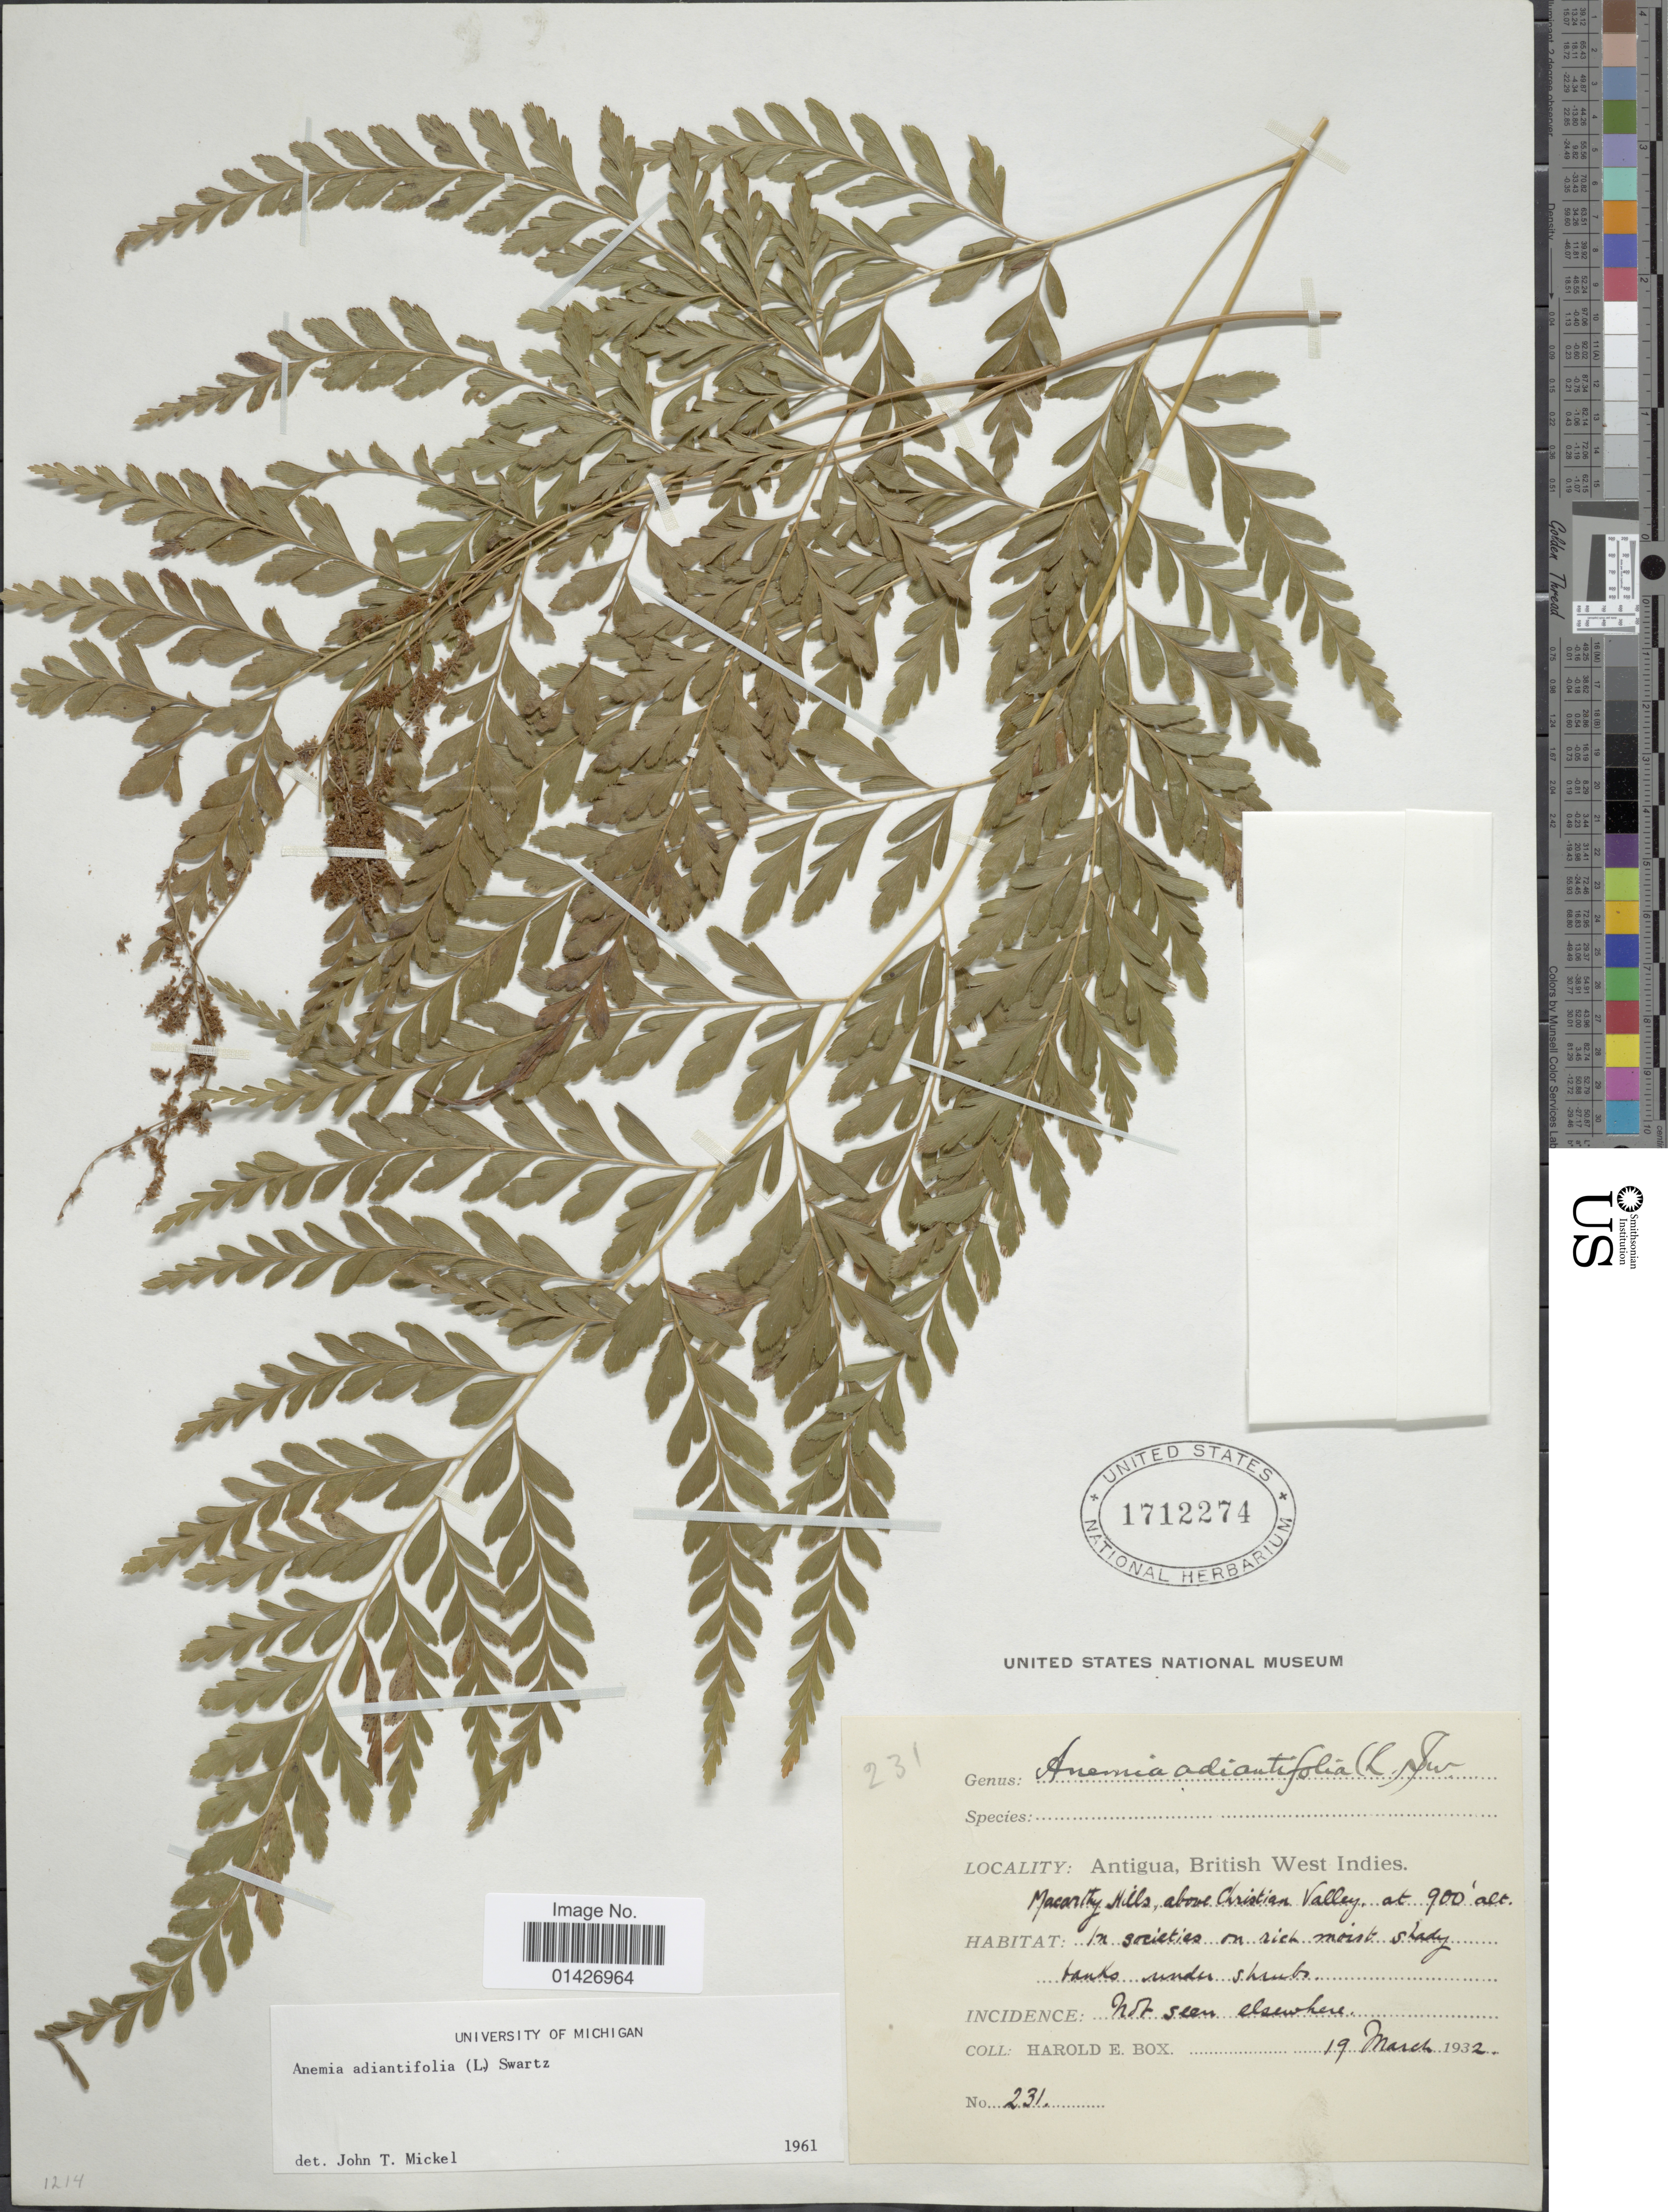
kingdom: Plantae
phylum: Tracheophyta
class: Polypodiopsida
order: Schizaeales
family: Anemiaceae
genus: Anemia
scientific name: Anemia adiantifolia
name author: (L.) Sw.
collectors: H. E. Box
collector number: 231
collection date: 1932-03-19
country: Antigua and Barbuda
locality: Antigua, British West Indies. macarthy Hills, above Christian Valley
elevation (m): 274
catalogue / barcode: US 1712274